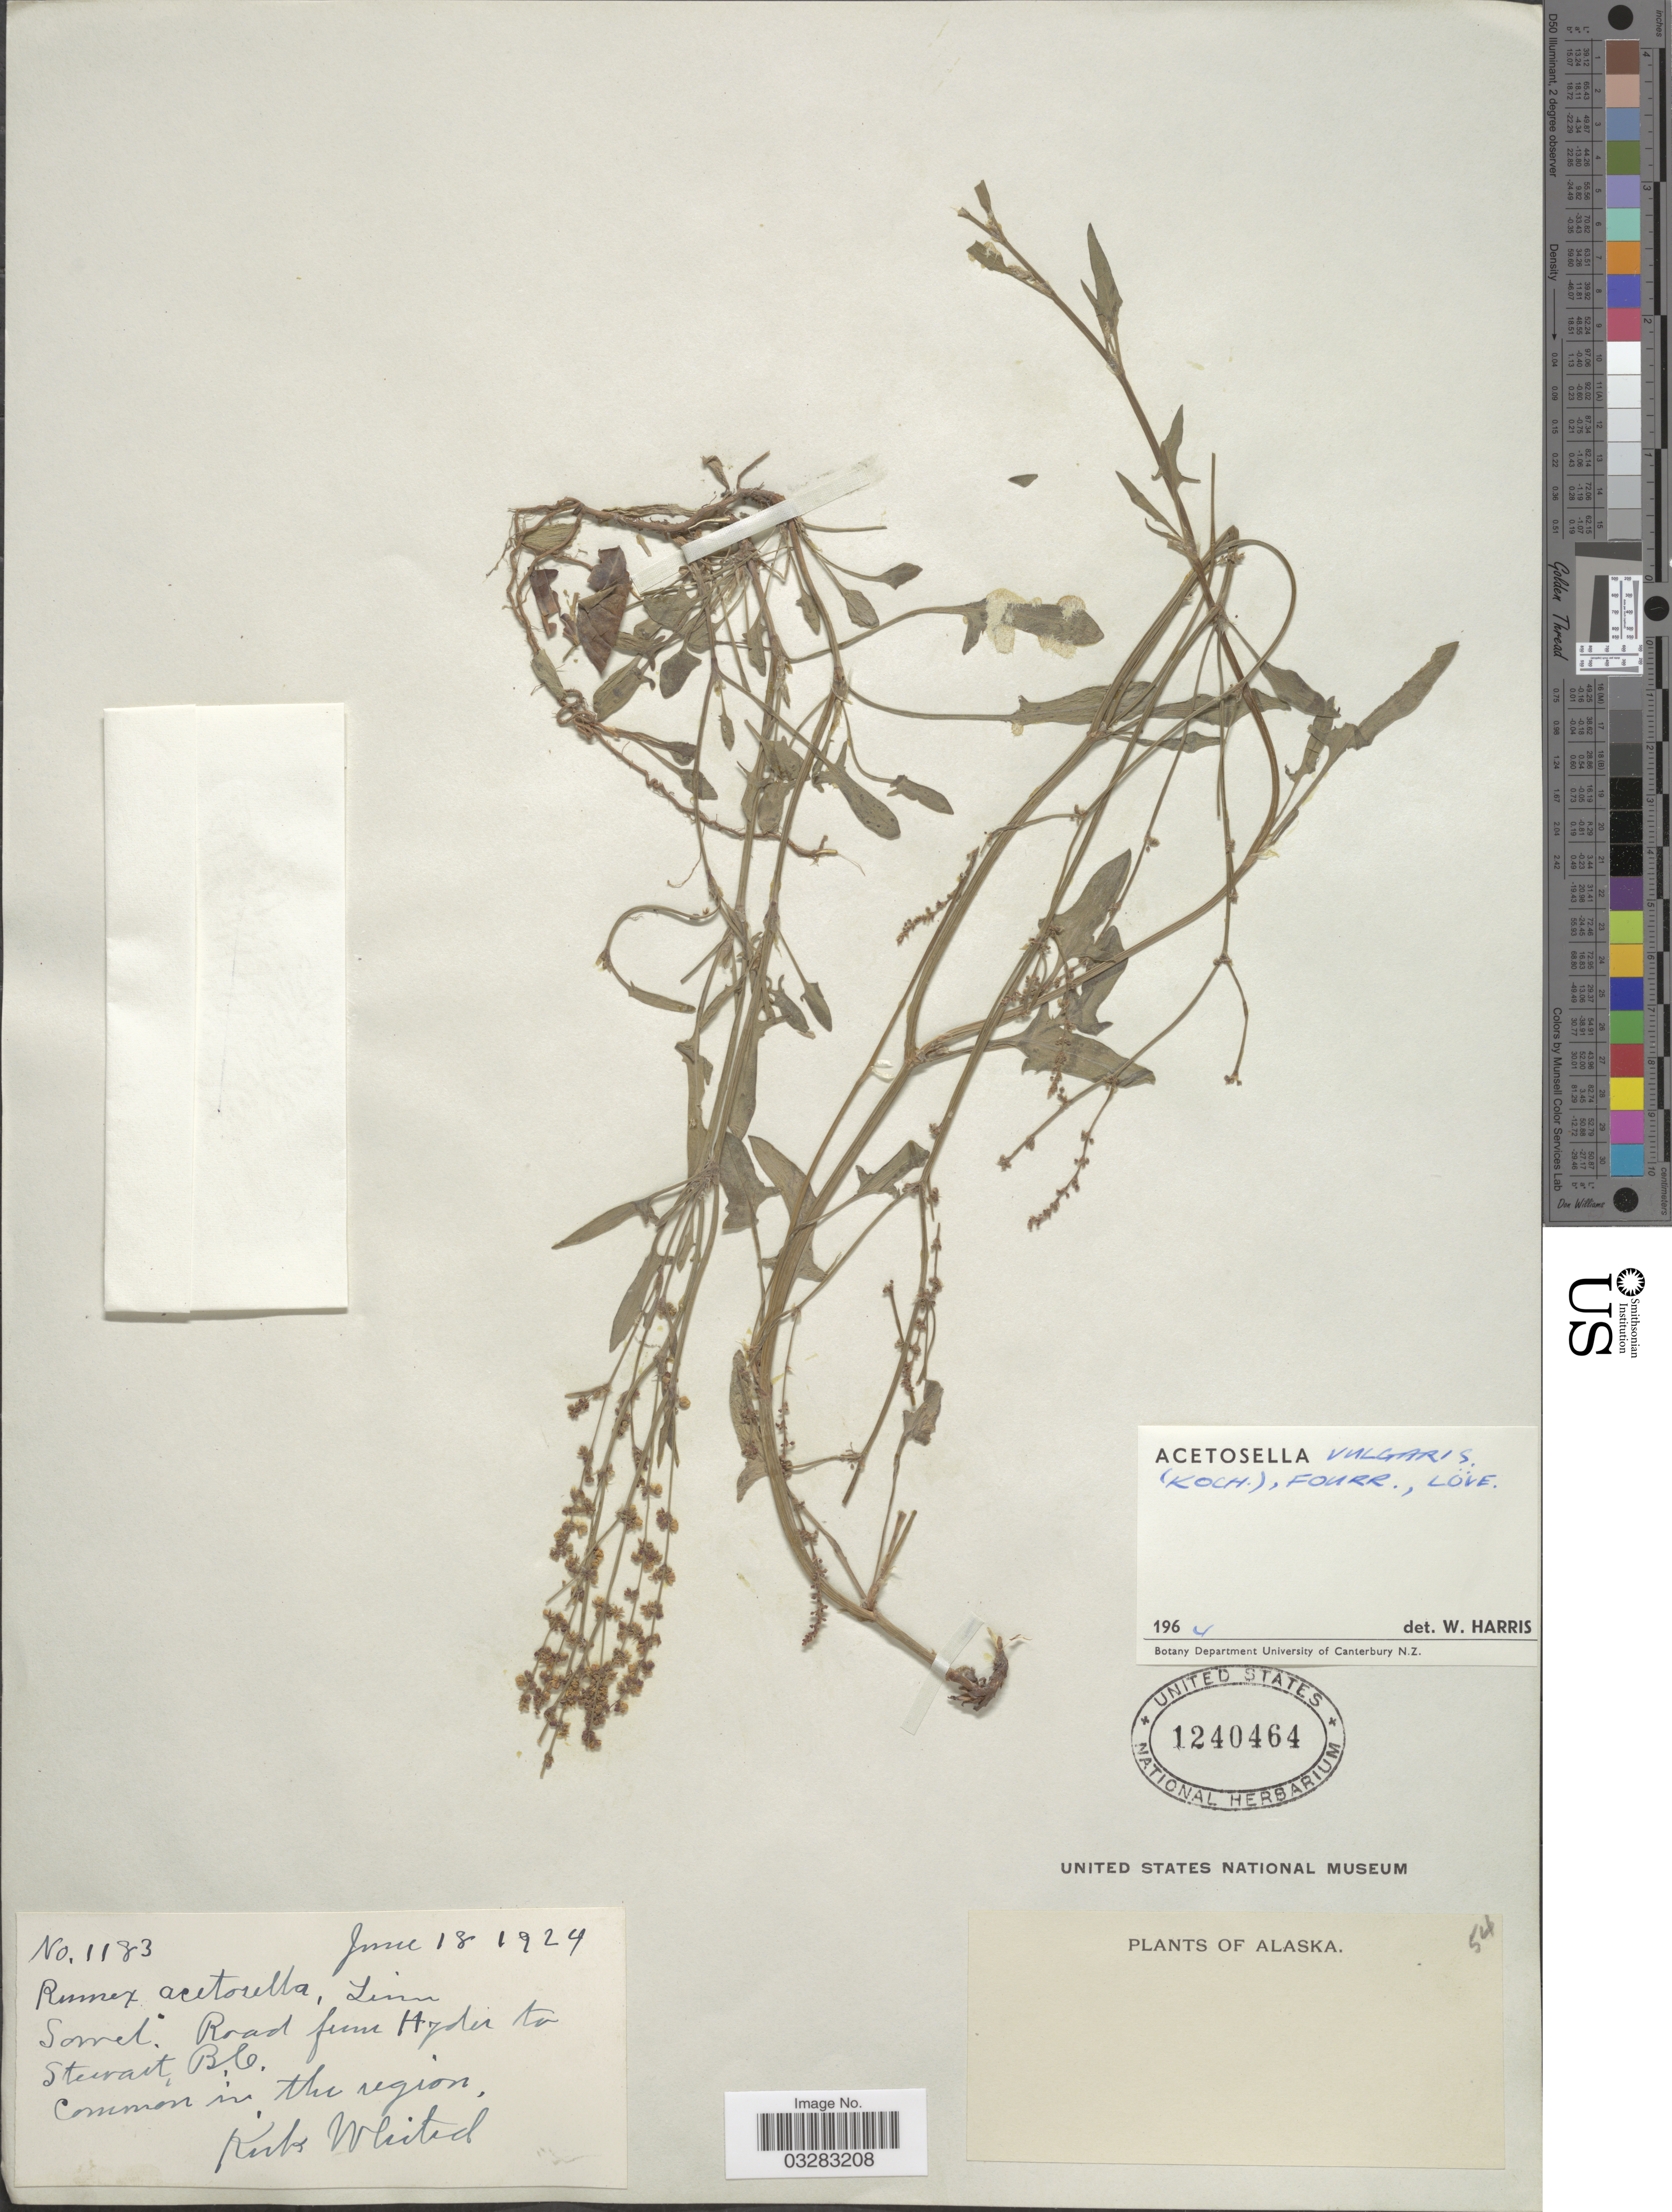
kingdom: Plantae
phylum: Tracheophyta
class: Magnoliopsida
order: Caryophyllales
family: Polygonaceae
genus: Rumex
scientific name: Rumex acetosella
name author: L.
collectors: K. Whited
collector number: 1183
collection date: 1924-06-18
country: United States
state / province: Alaska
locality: Sorrel. Road from Hyder to Stewart, B.C.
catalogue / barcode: US 1240464